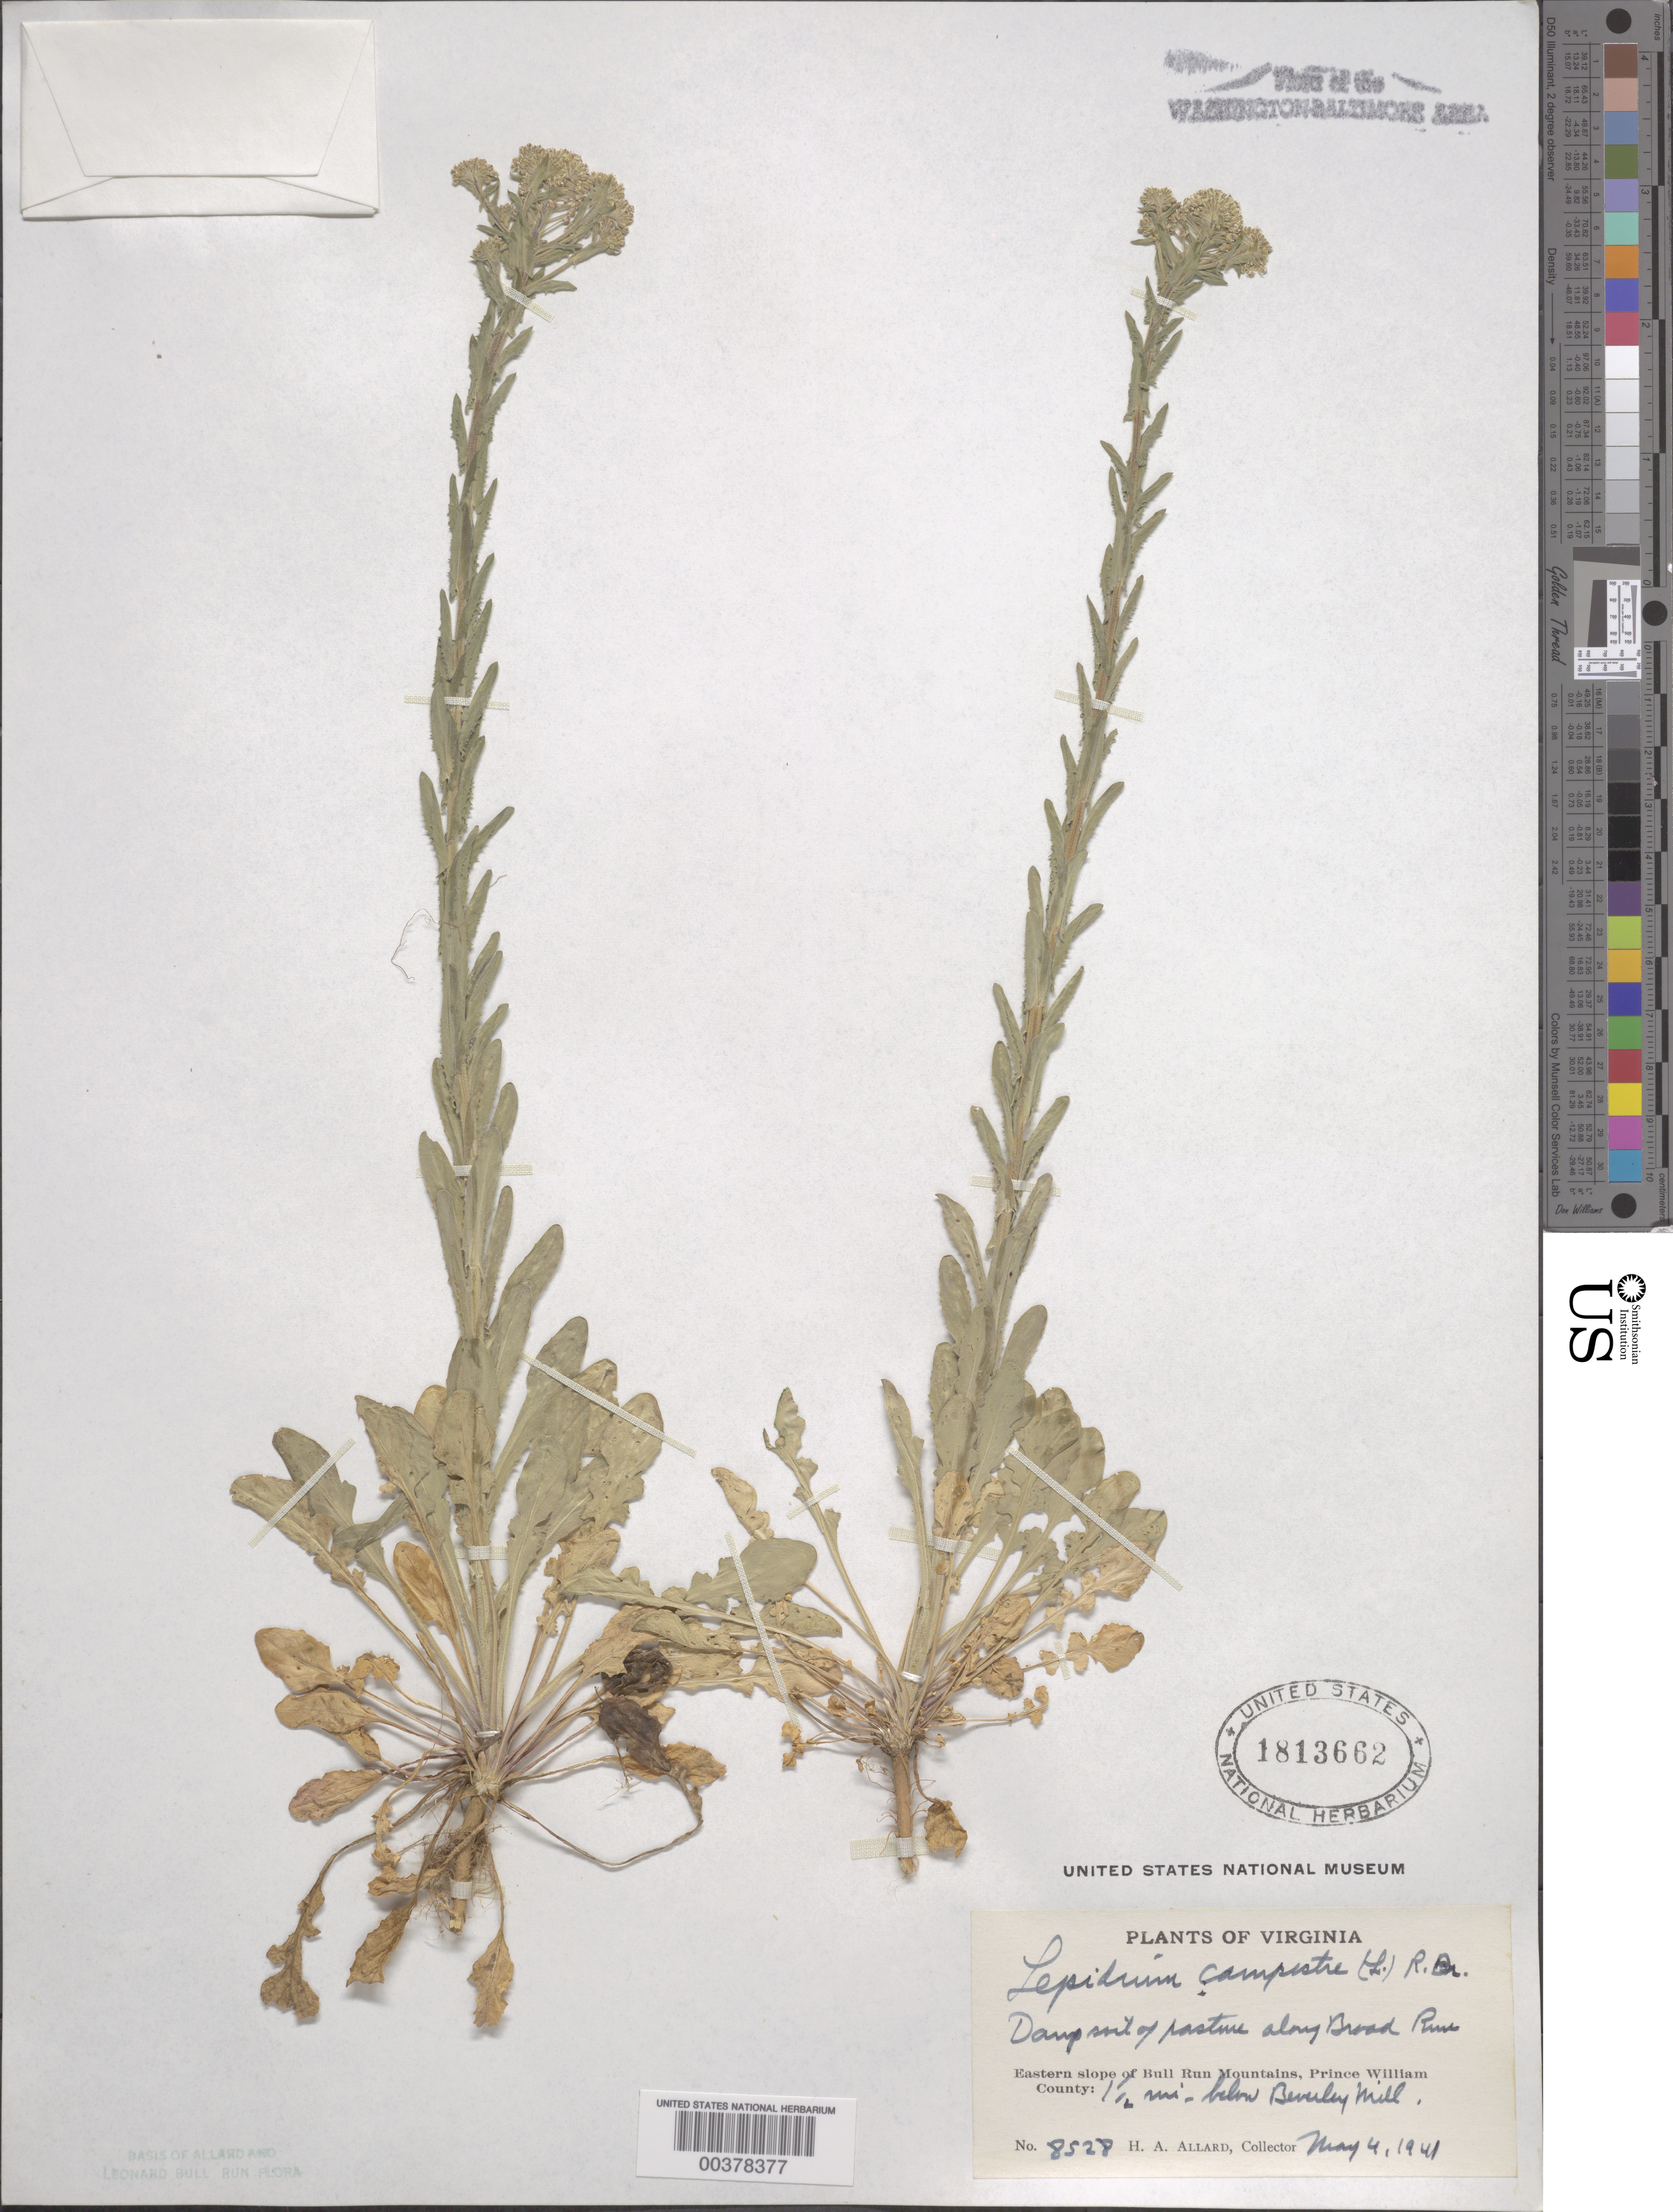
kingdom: Plantae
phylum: Tracheophyta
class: Magnoliopsida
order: Brassicales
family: Brassicaceae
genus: Lepidium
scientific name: Lepidium campestre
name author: (L.) W.T. Aiton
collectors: H. A. Allard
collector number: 8528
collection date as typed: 04 May 1941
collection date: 1941-05-04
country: United States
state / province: Virginia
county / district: Prince William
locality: Broad Run, below Beverley Mill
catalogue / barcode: US 1813662